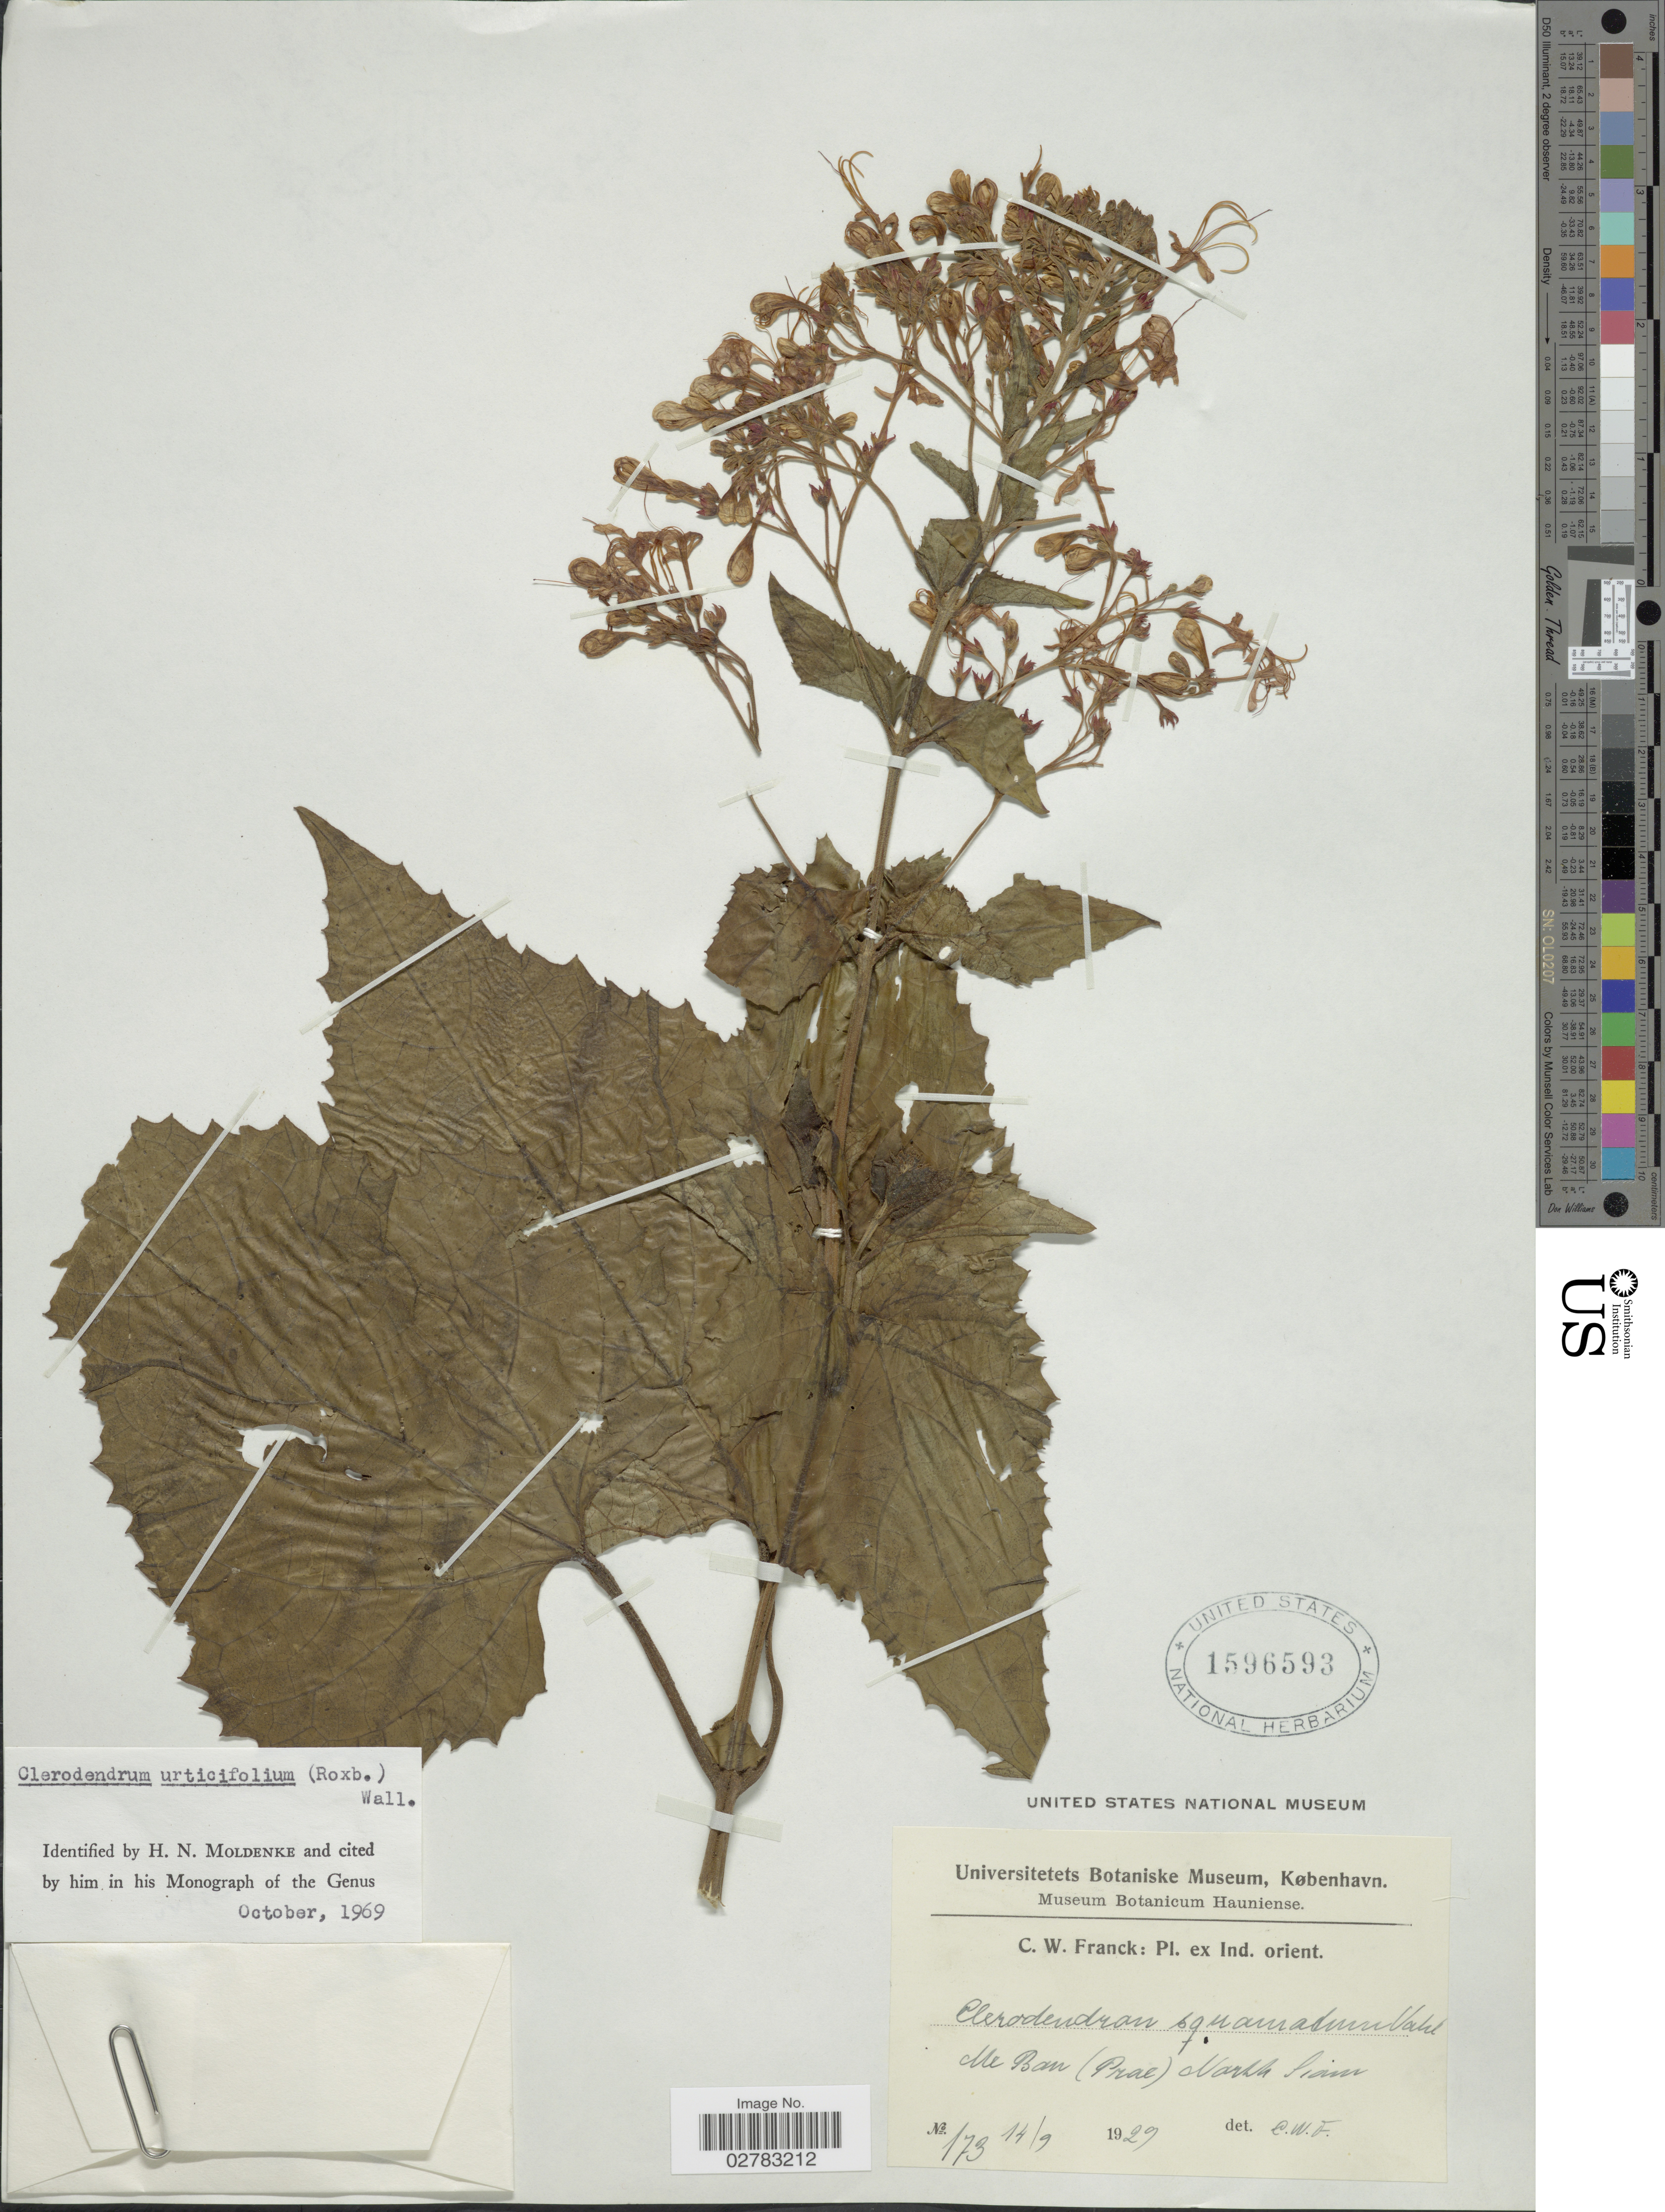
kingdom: Plantae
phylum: Tracheophyta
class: Magnoliopsida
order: Lamiales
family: Lamiaceae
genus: Clerodendrum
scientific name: Clerodendrum urticifolium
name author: (Roxb.) Wall. ex Voigt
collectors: C. Franck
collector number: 173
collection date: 1929-09-14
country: Thailand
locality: Ind. orient. Me Ban (Prae) Markh Siam.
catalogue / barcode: US 1596593